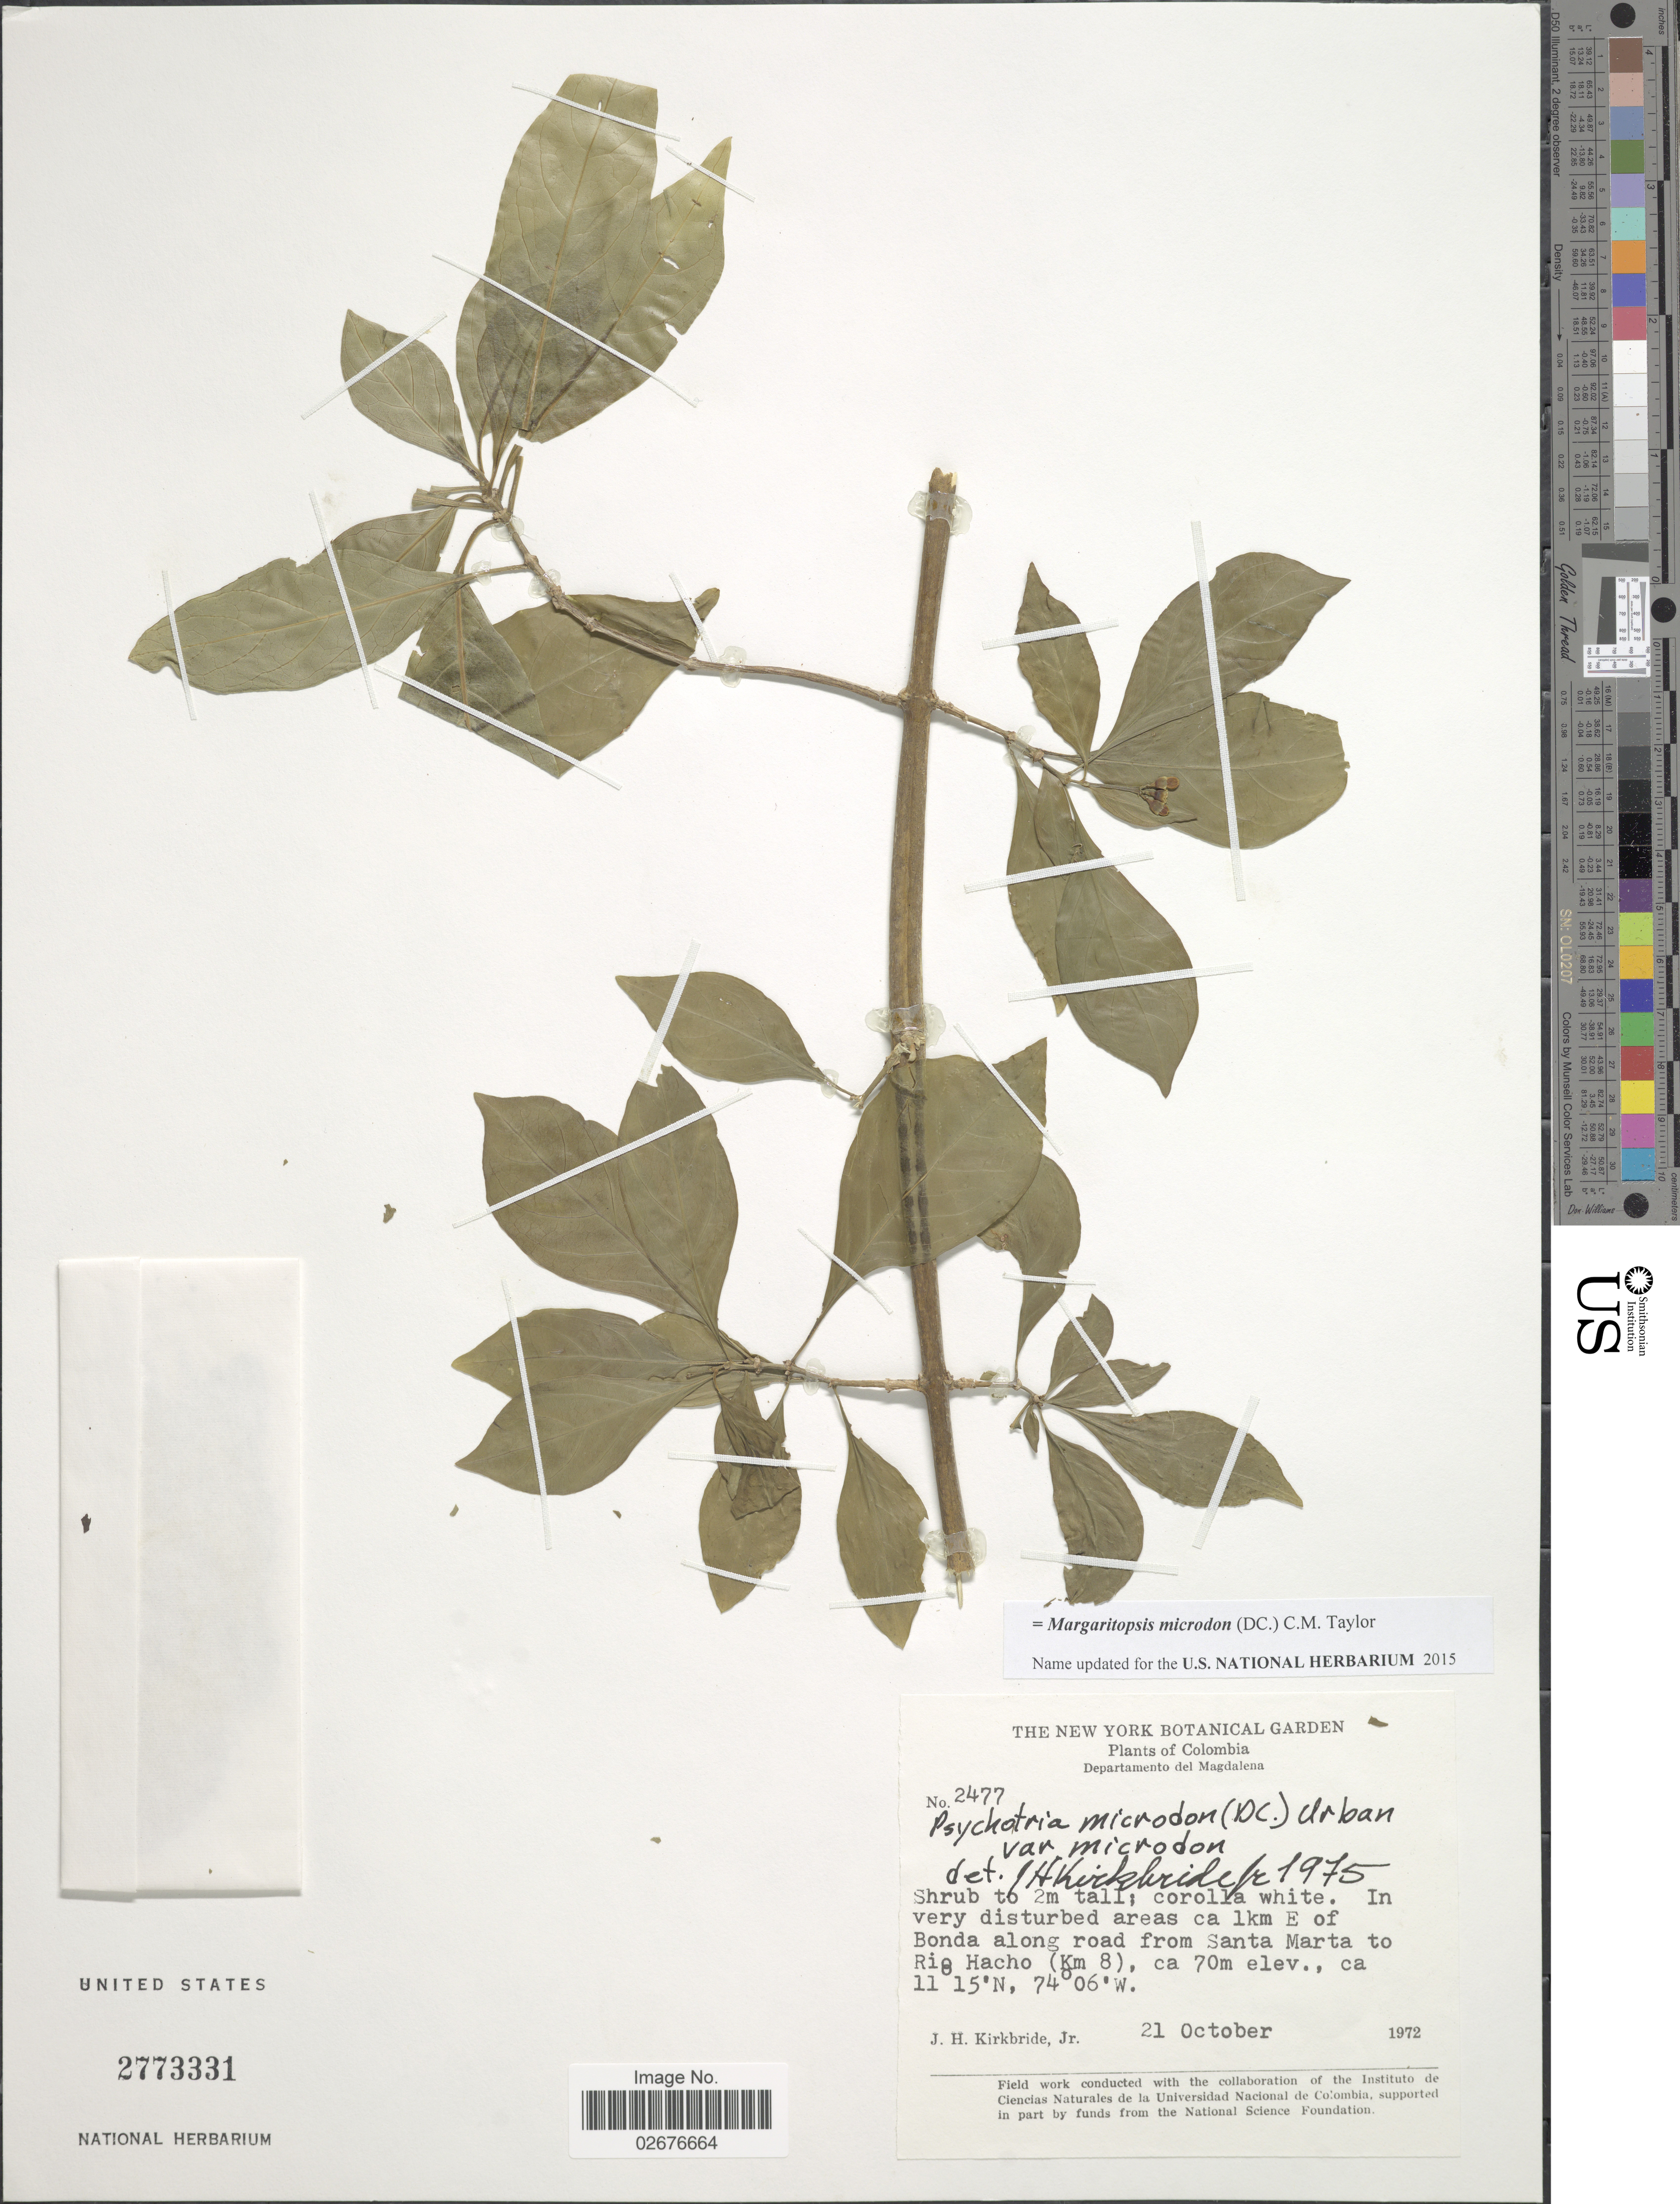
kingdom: Plantae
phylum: Tracheophyta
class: Magnoliopsida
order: Gentianales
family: Rubiaceae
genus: Margaritopsis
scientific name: Margaritopsis microdon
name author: (DC.) C.M. Taylor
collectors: J. H. Kirkbride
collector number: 2477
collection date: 1972-10-21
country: Colombia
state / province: Magdalena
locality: In very disturbed areas ca 1km E of Bonda along road from Santa Marta to Rio Hacho (Km 8)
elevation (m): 70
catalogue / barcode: US 2773331